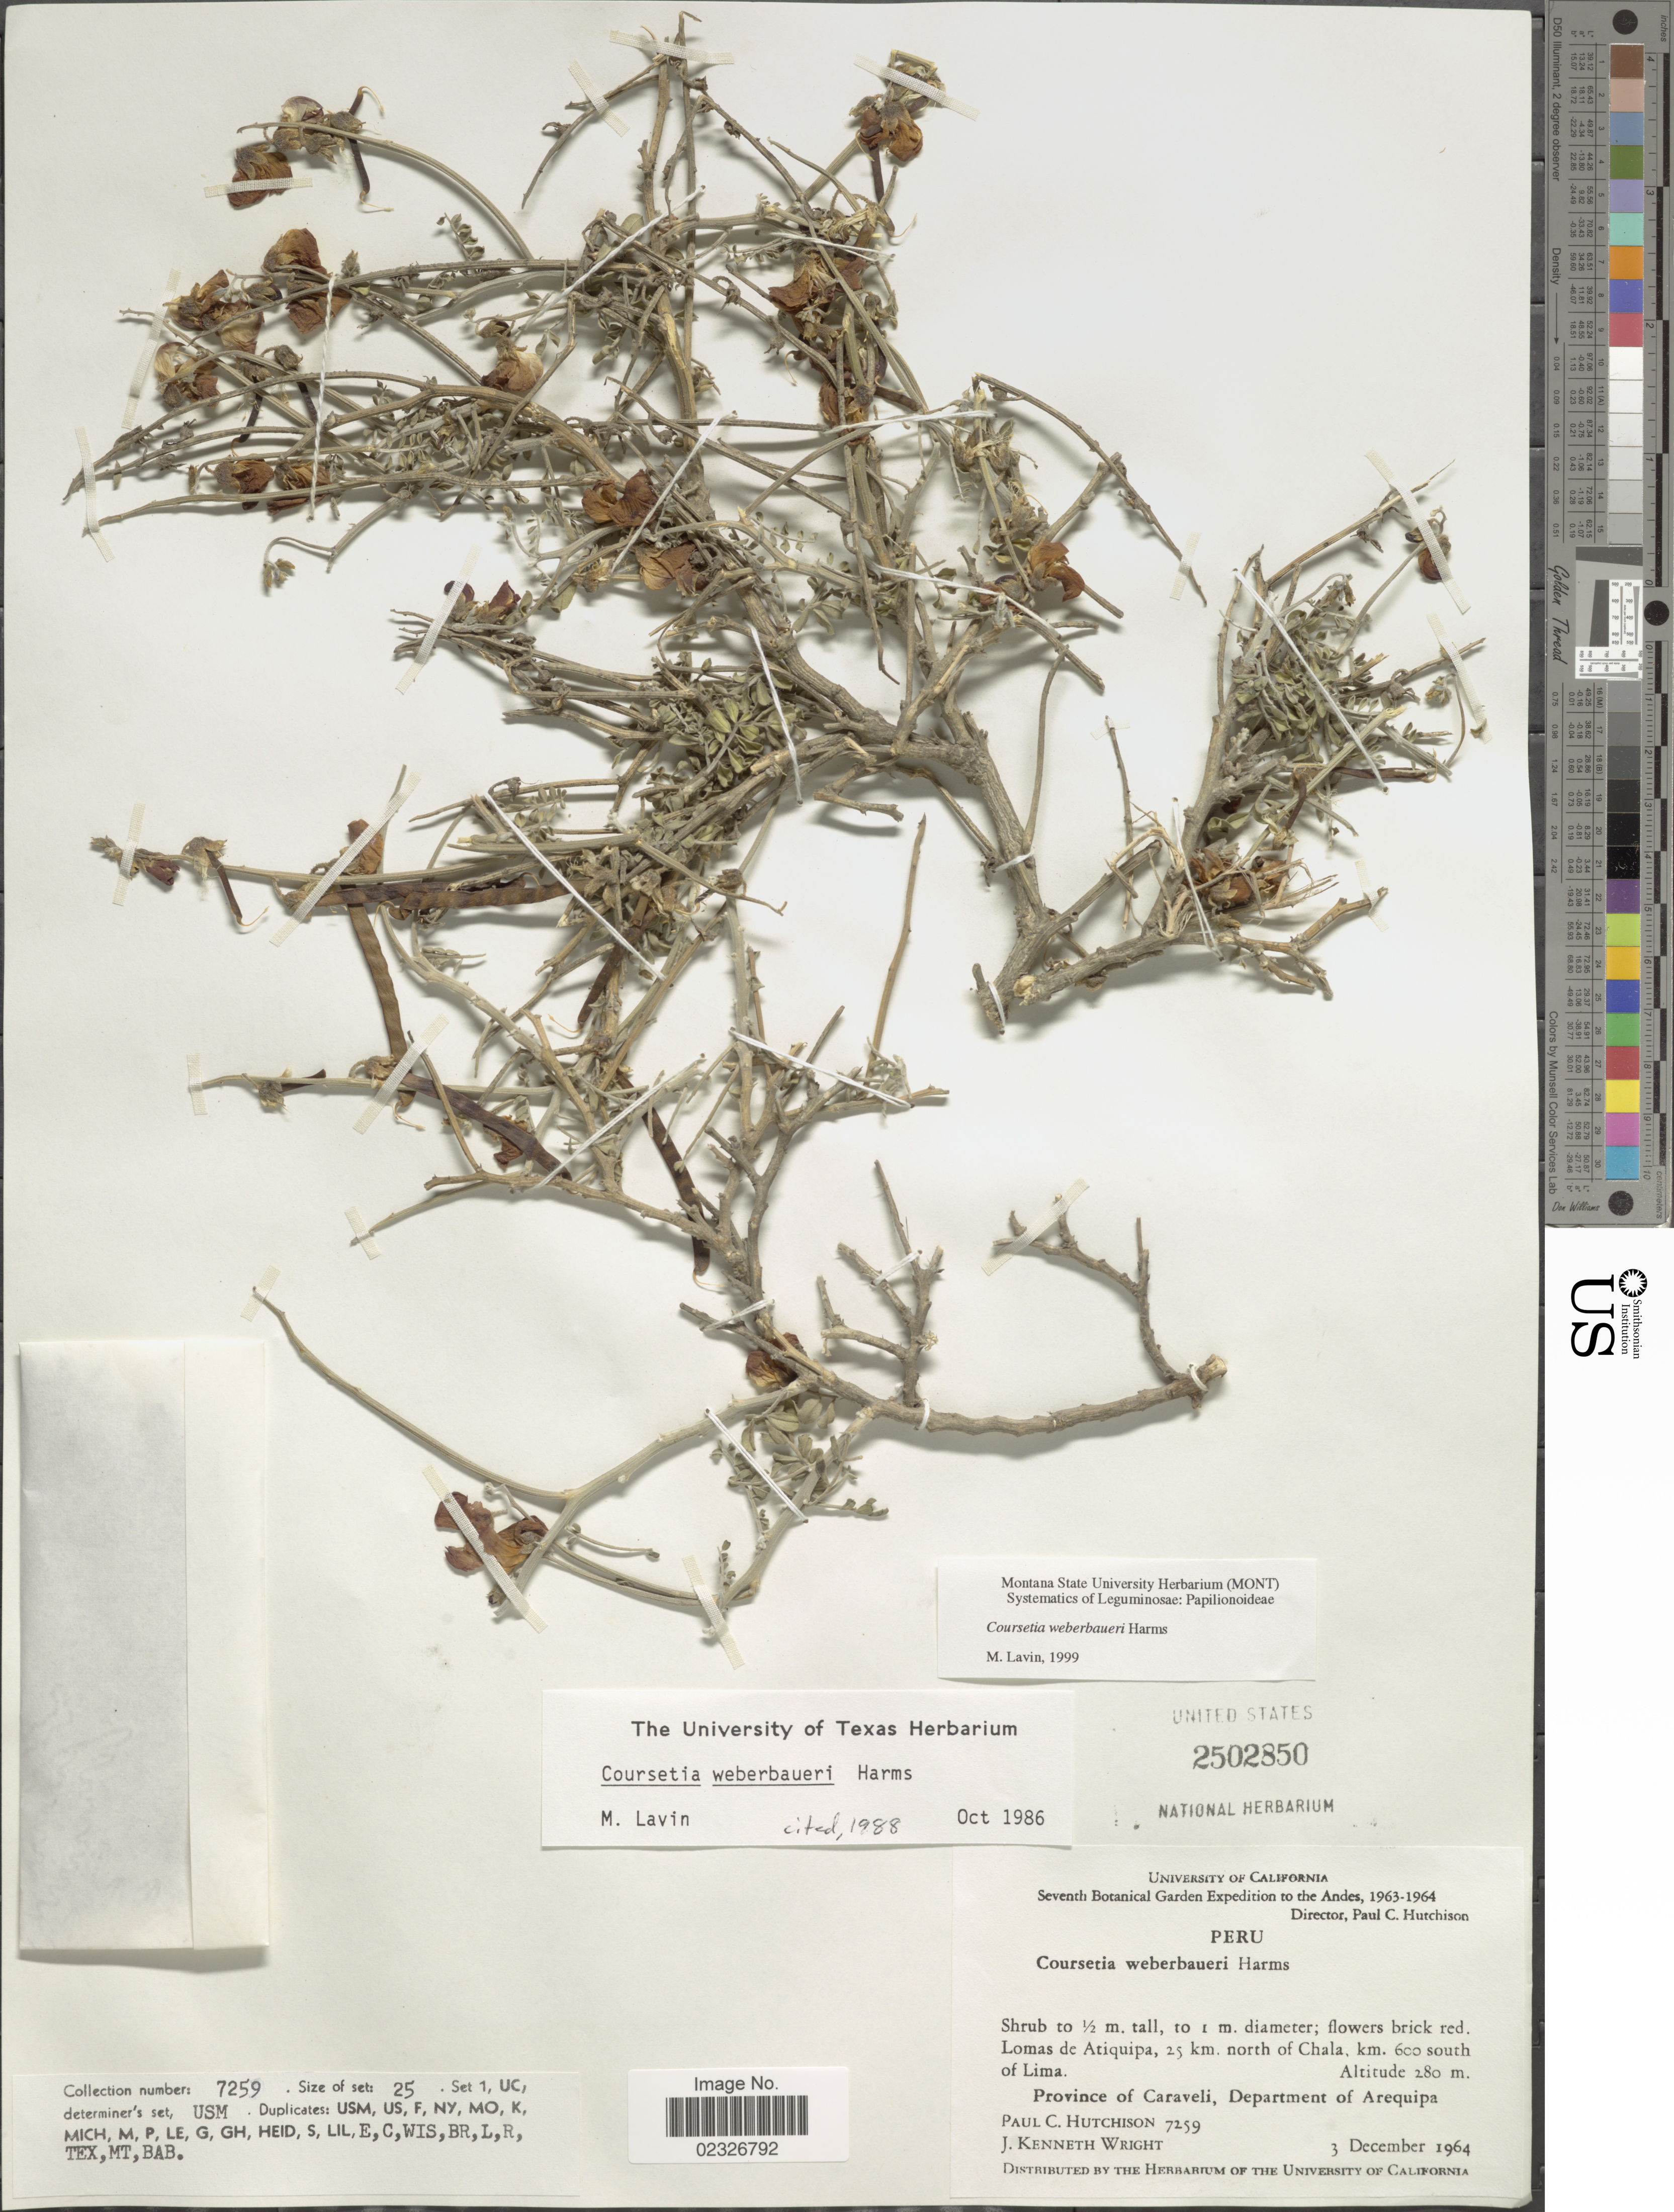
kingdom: Plantae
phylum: Tracheophyta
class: Magnoliopsida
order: Fabales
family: Fabaceae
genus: Coursetia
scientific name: Coursetia weberbaueri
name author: Harms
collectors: P. C. Hutchison & J. K. Wright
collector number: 7259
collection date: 1964-12-03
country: Peru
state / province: Arequipa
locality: Lomas de Atiquipa, 25 km. north of Chala, km. 600 south of Lima. Province of Caraveli, Department of Arequipa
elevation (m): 280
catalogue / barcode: US 2502850